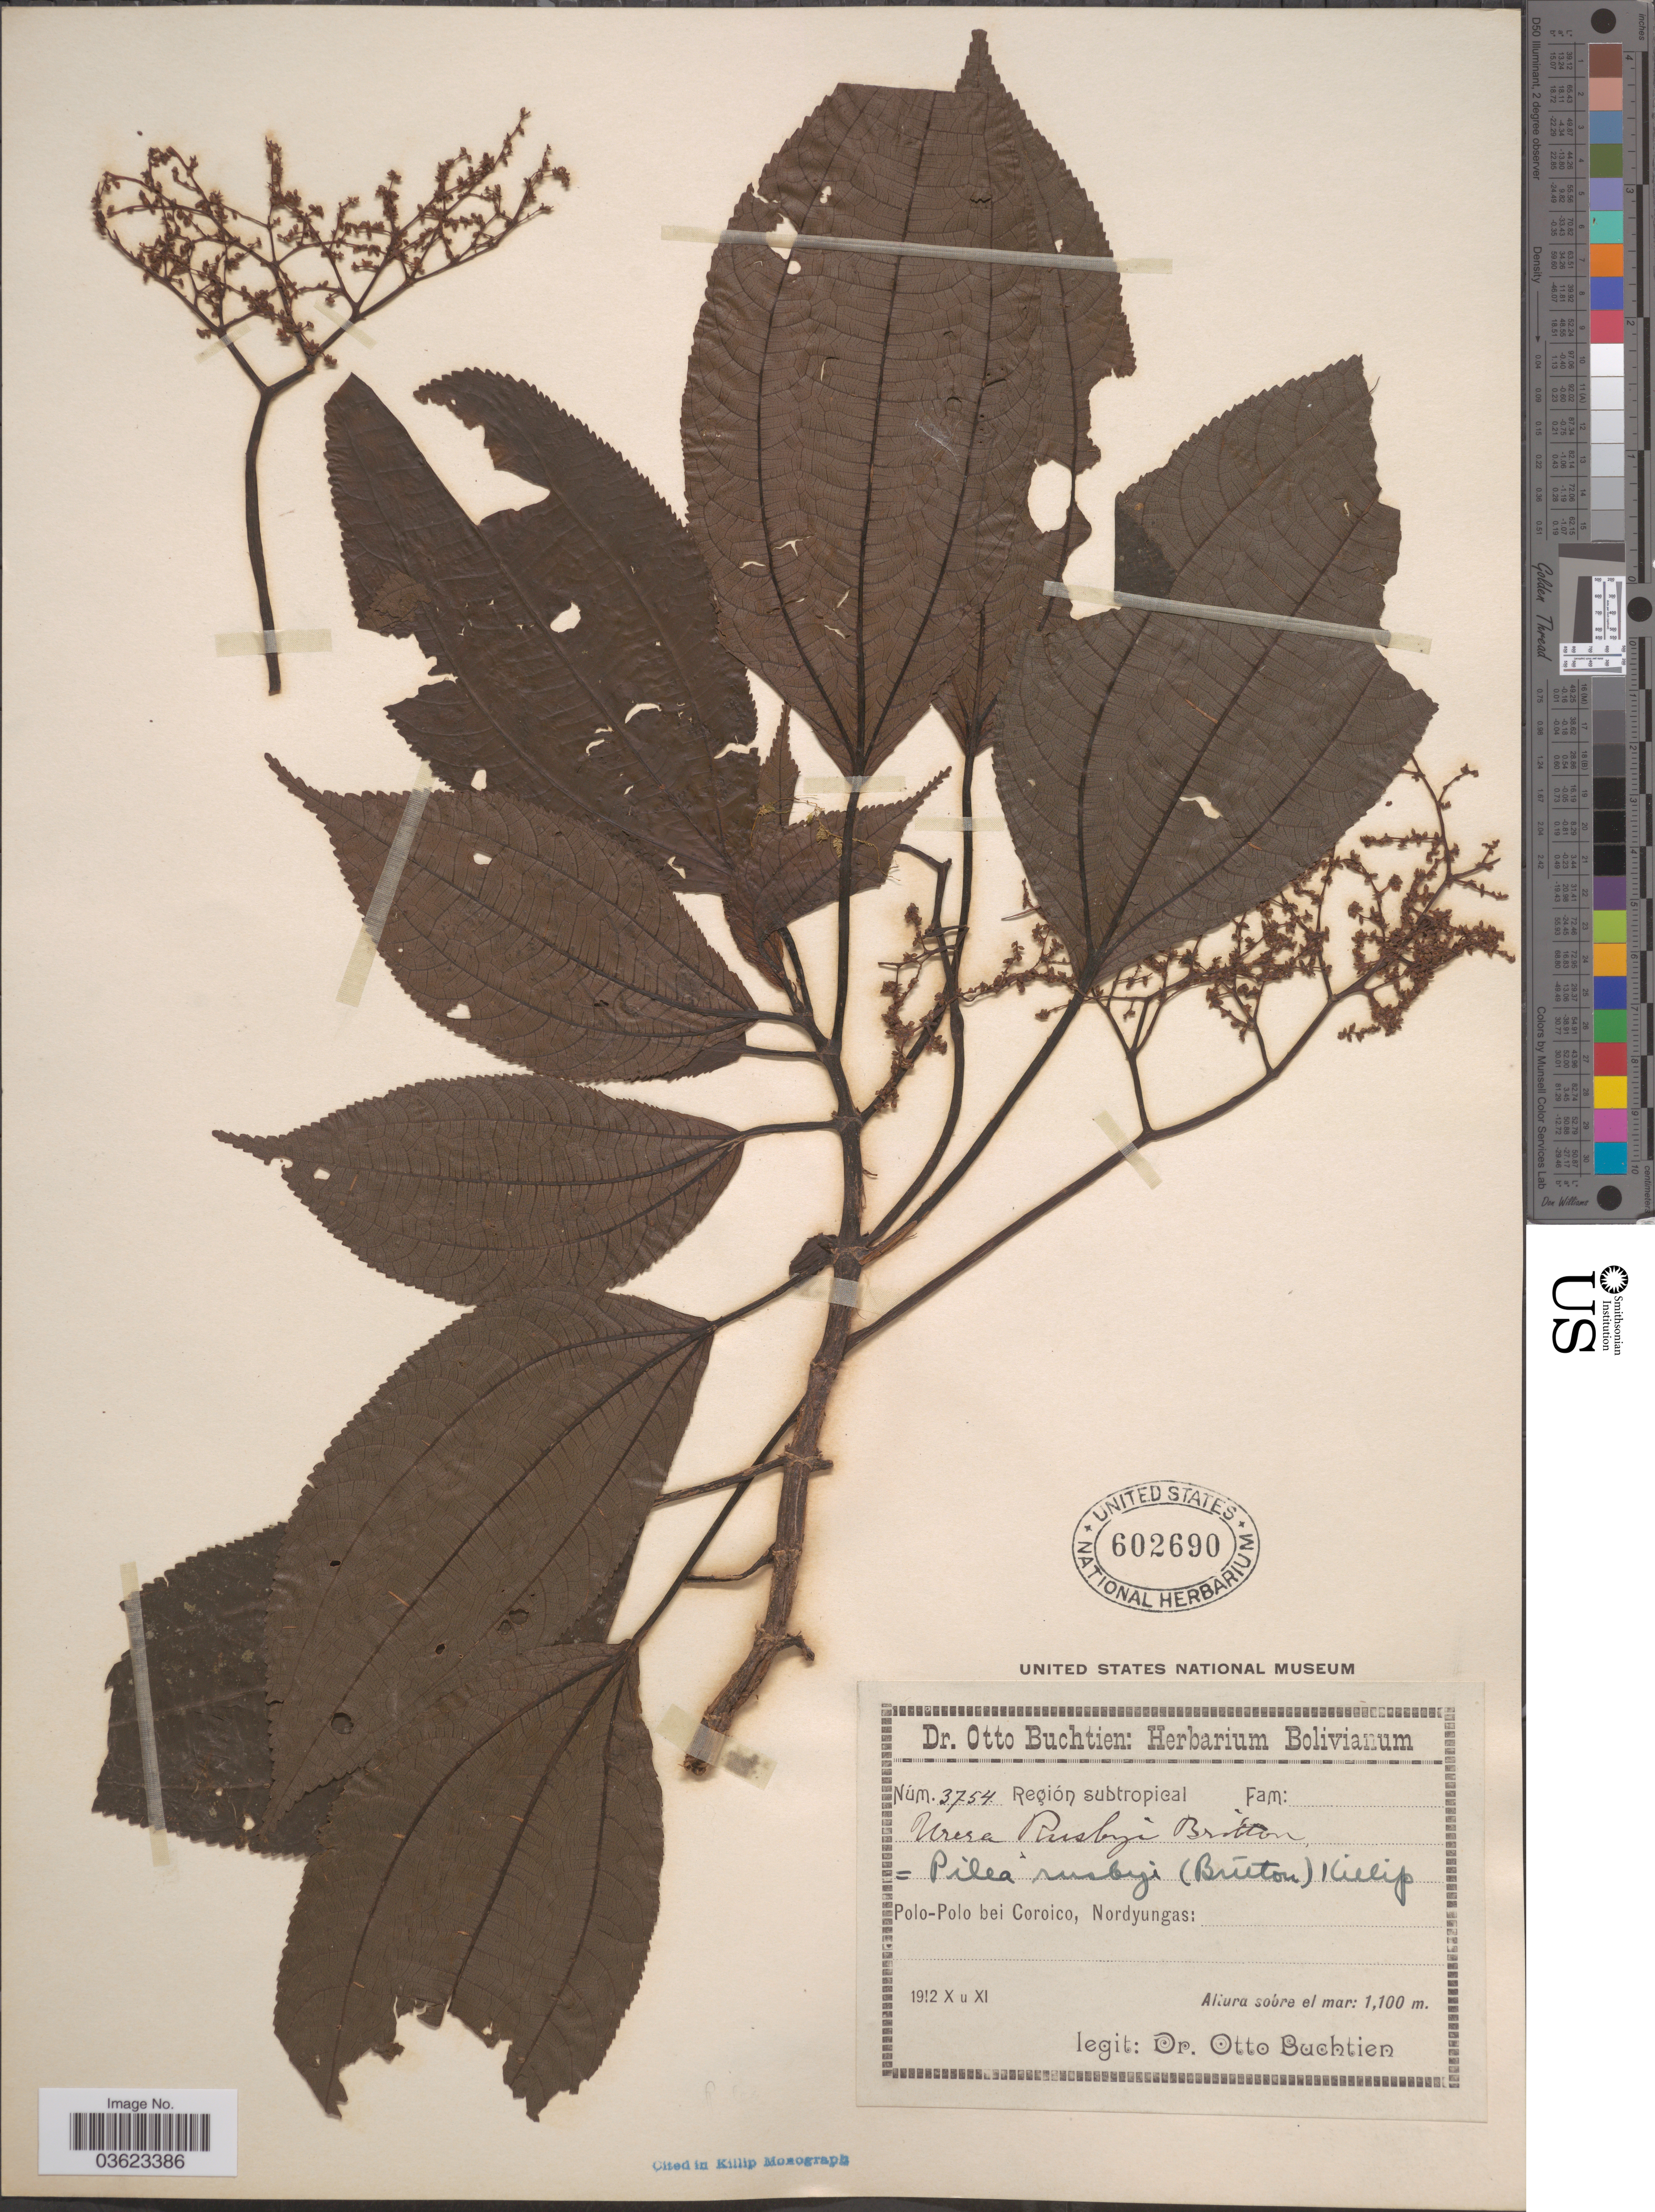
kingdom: Plantae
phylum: Tracheophyta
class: Magnoliopsida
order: Rosales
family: Urticaceae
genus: Pilea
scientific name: Pilea rusbyi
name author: Killip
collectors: O. Buchtien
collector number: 3754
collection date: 1912-10/1912-11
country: Bolivia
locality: Región subtropical. Polo-polo bei Coroico, Nordyungas.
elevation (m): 1100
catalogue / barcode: US 602690